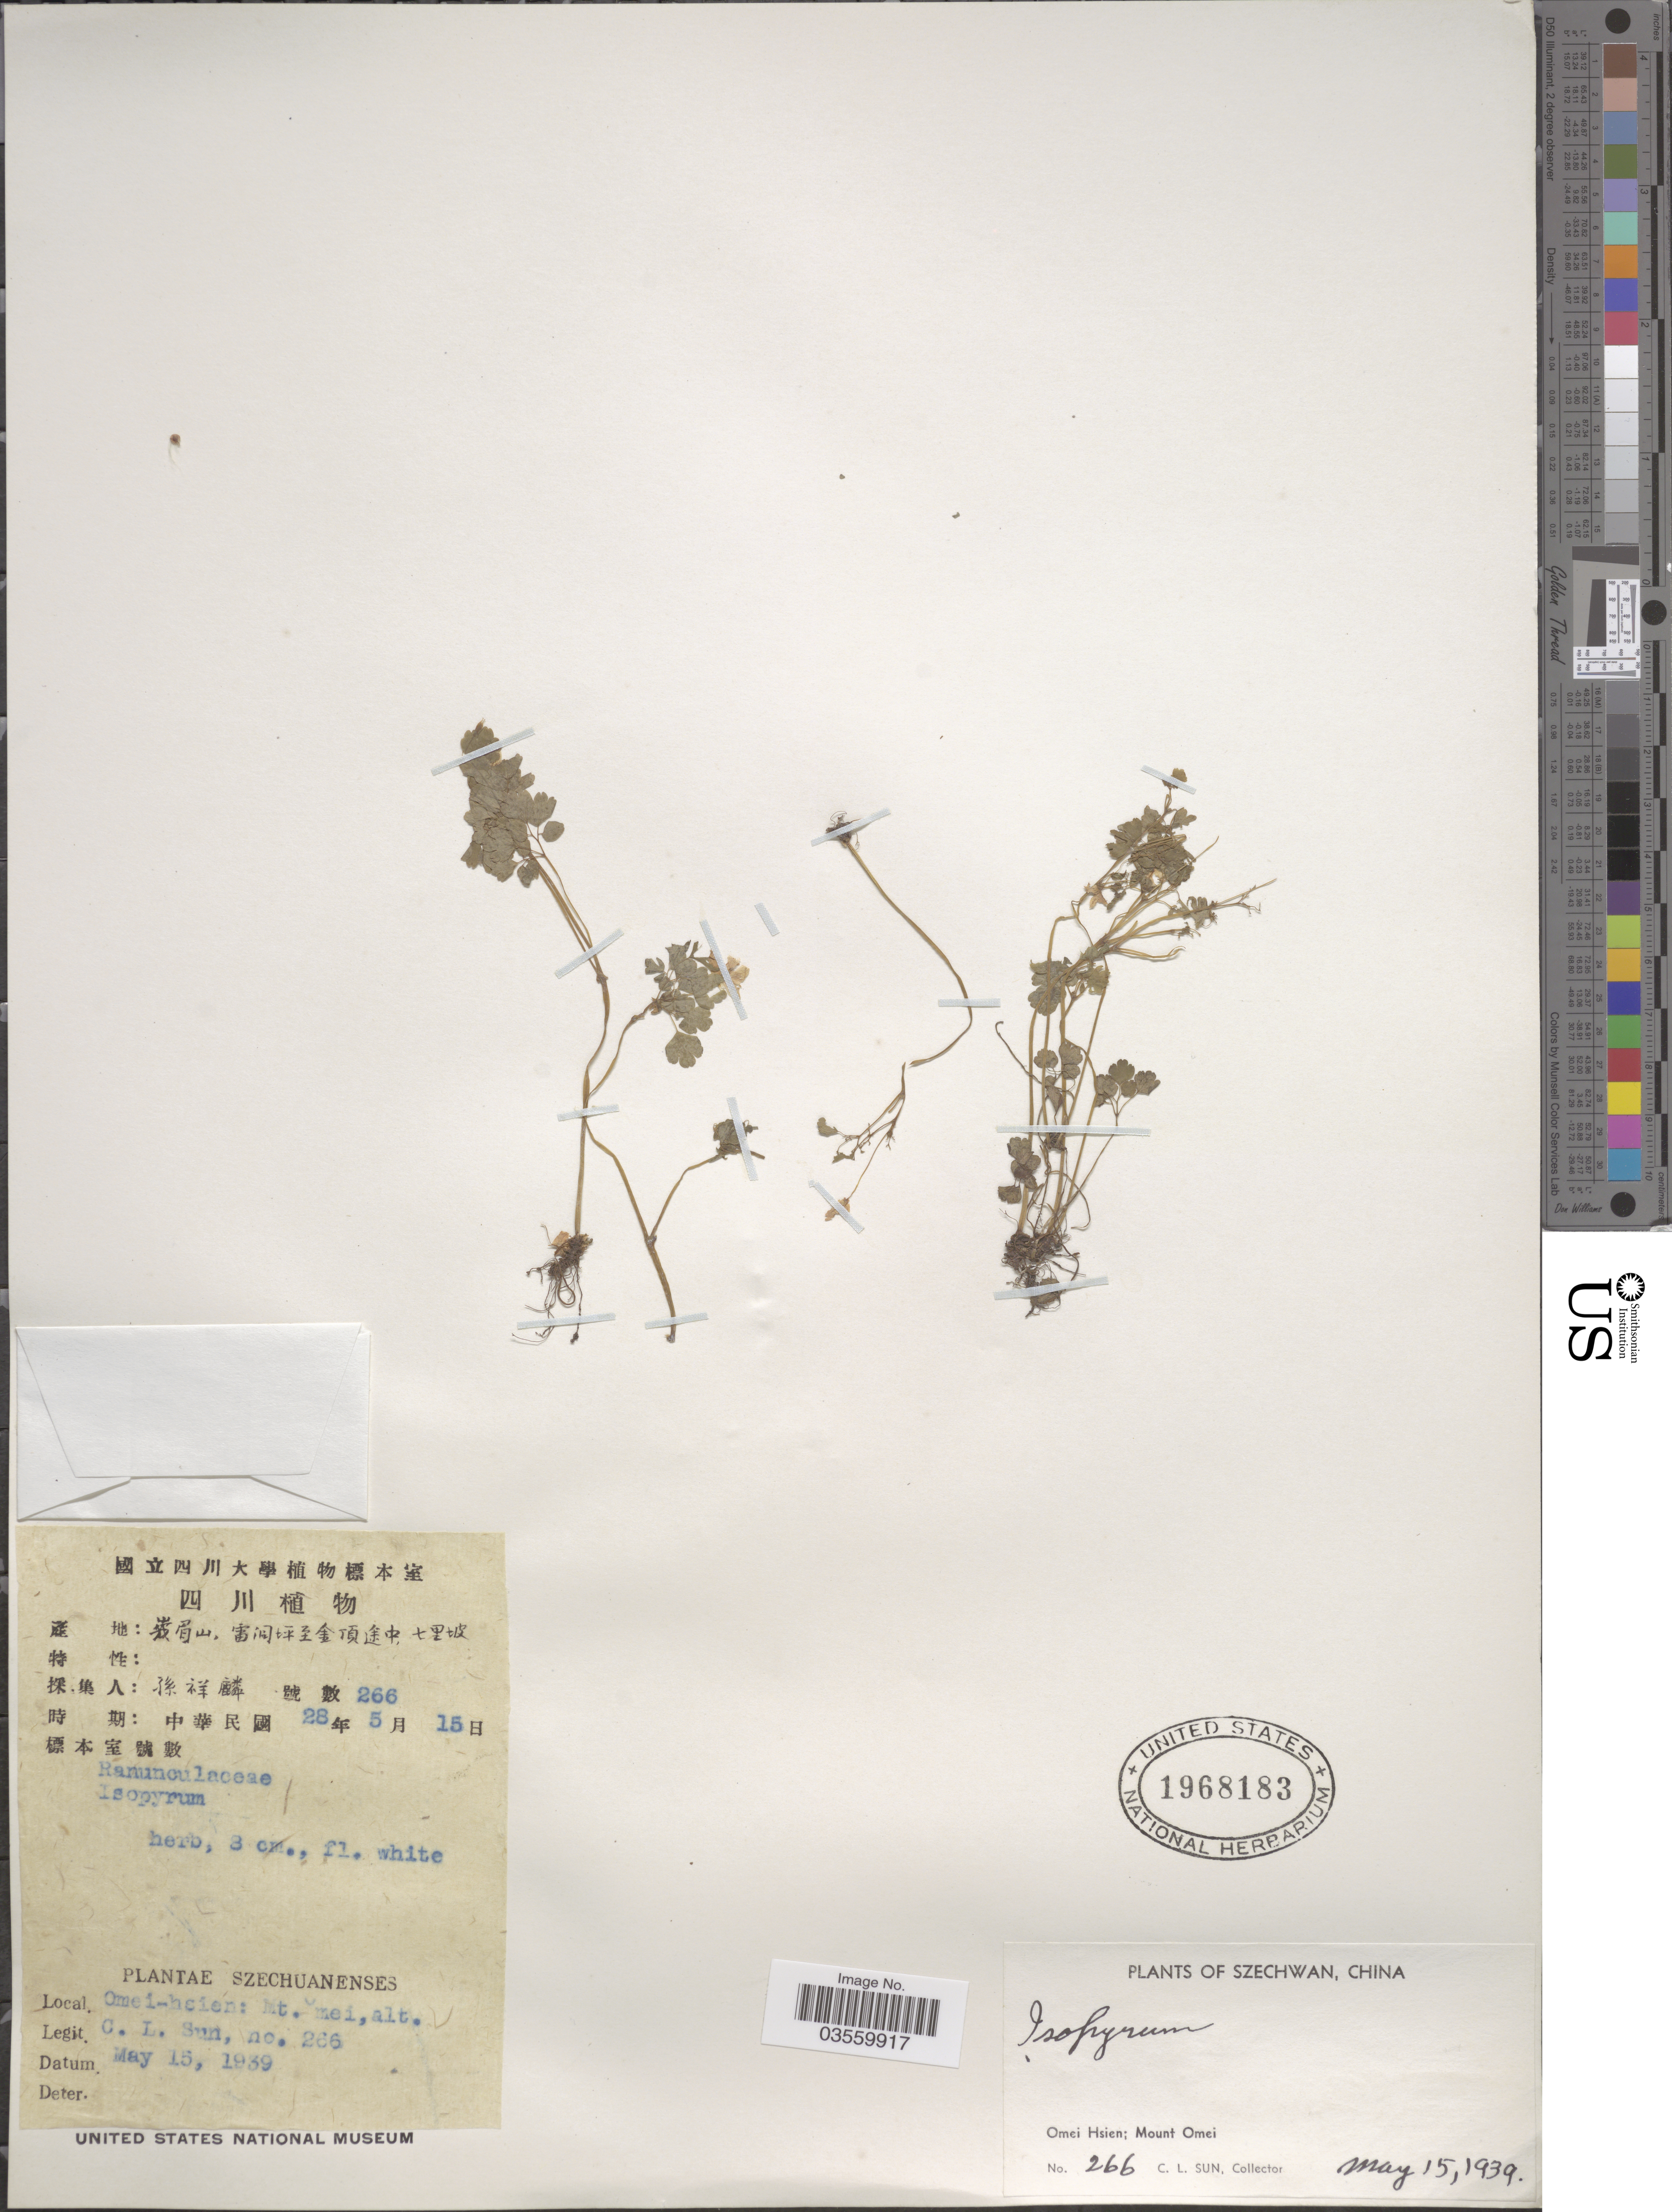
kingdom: Plantae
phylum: Tracheophyta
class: Magnoliopsida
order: Ranunculales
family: Ranunculaceae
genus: Isopyrum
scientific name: Isopyrum sp.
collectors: C. Sun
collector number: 266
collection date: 1939-05-15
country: China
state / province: Sichuan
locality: Szechwan. Omei Hsien; Mount Omei.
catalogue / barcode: US 1968183